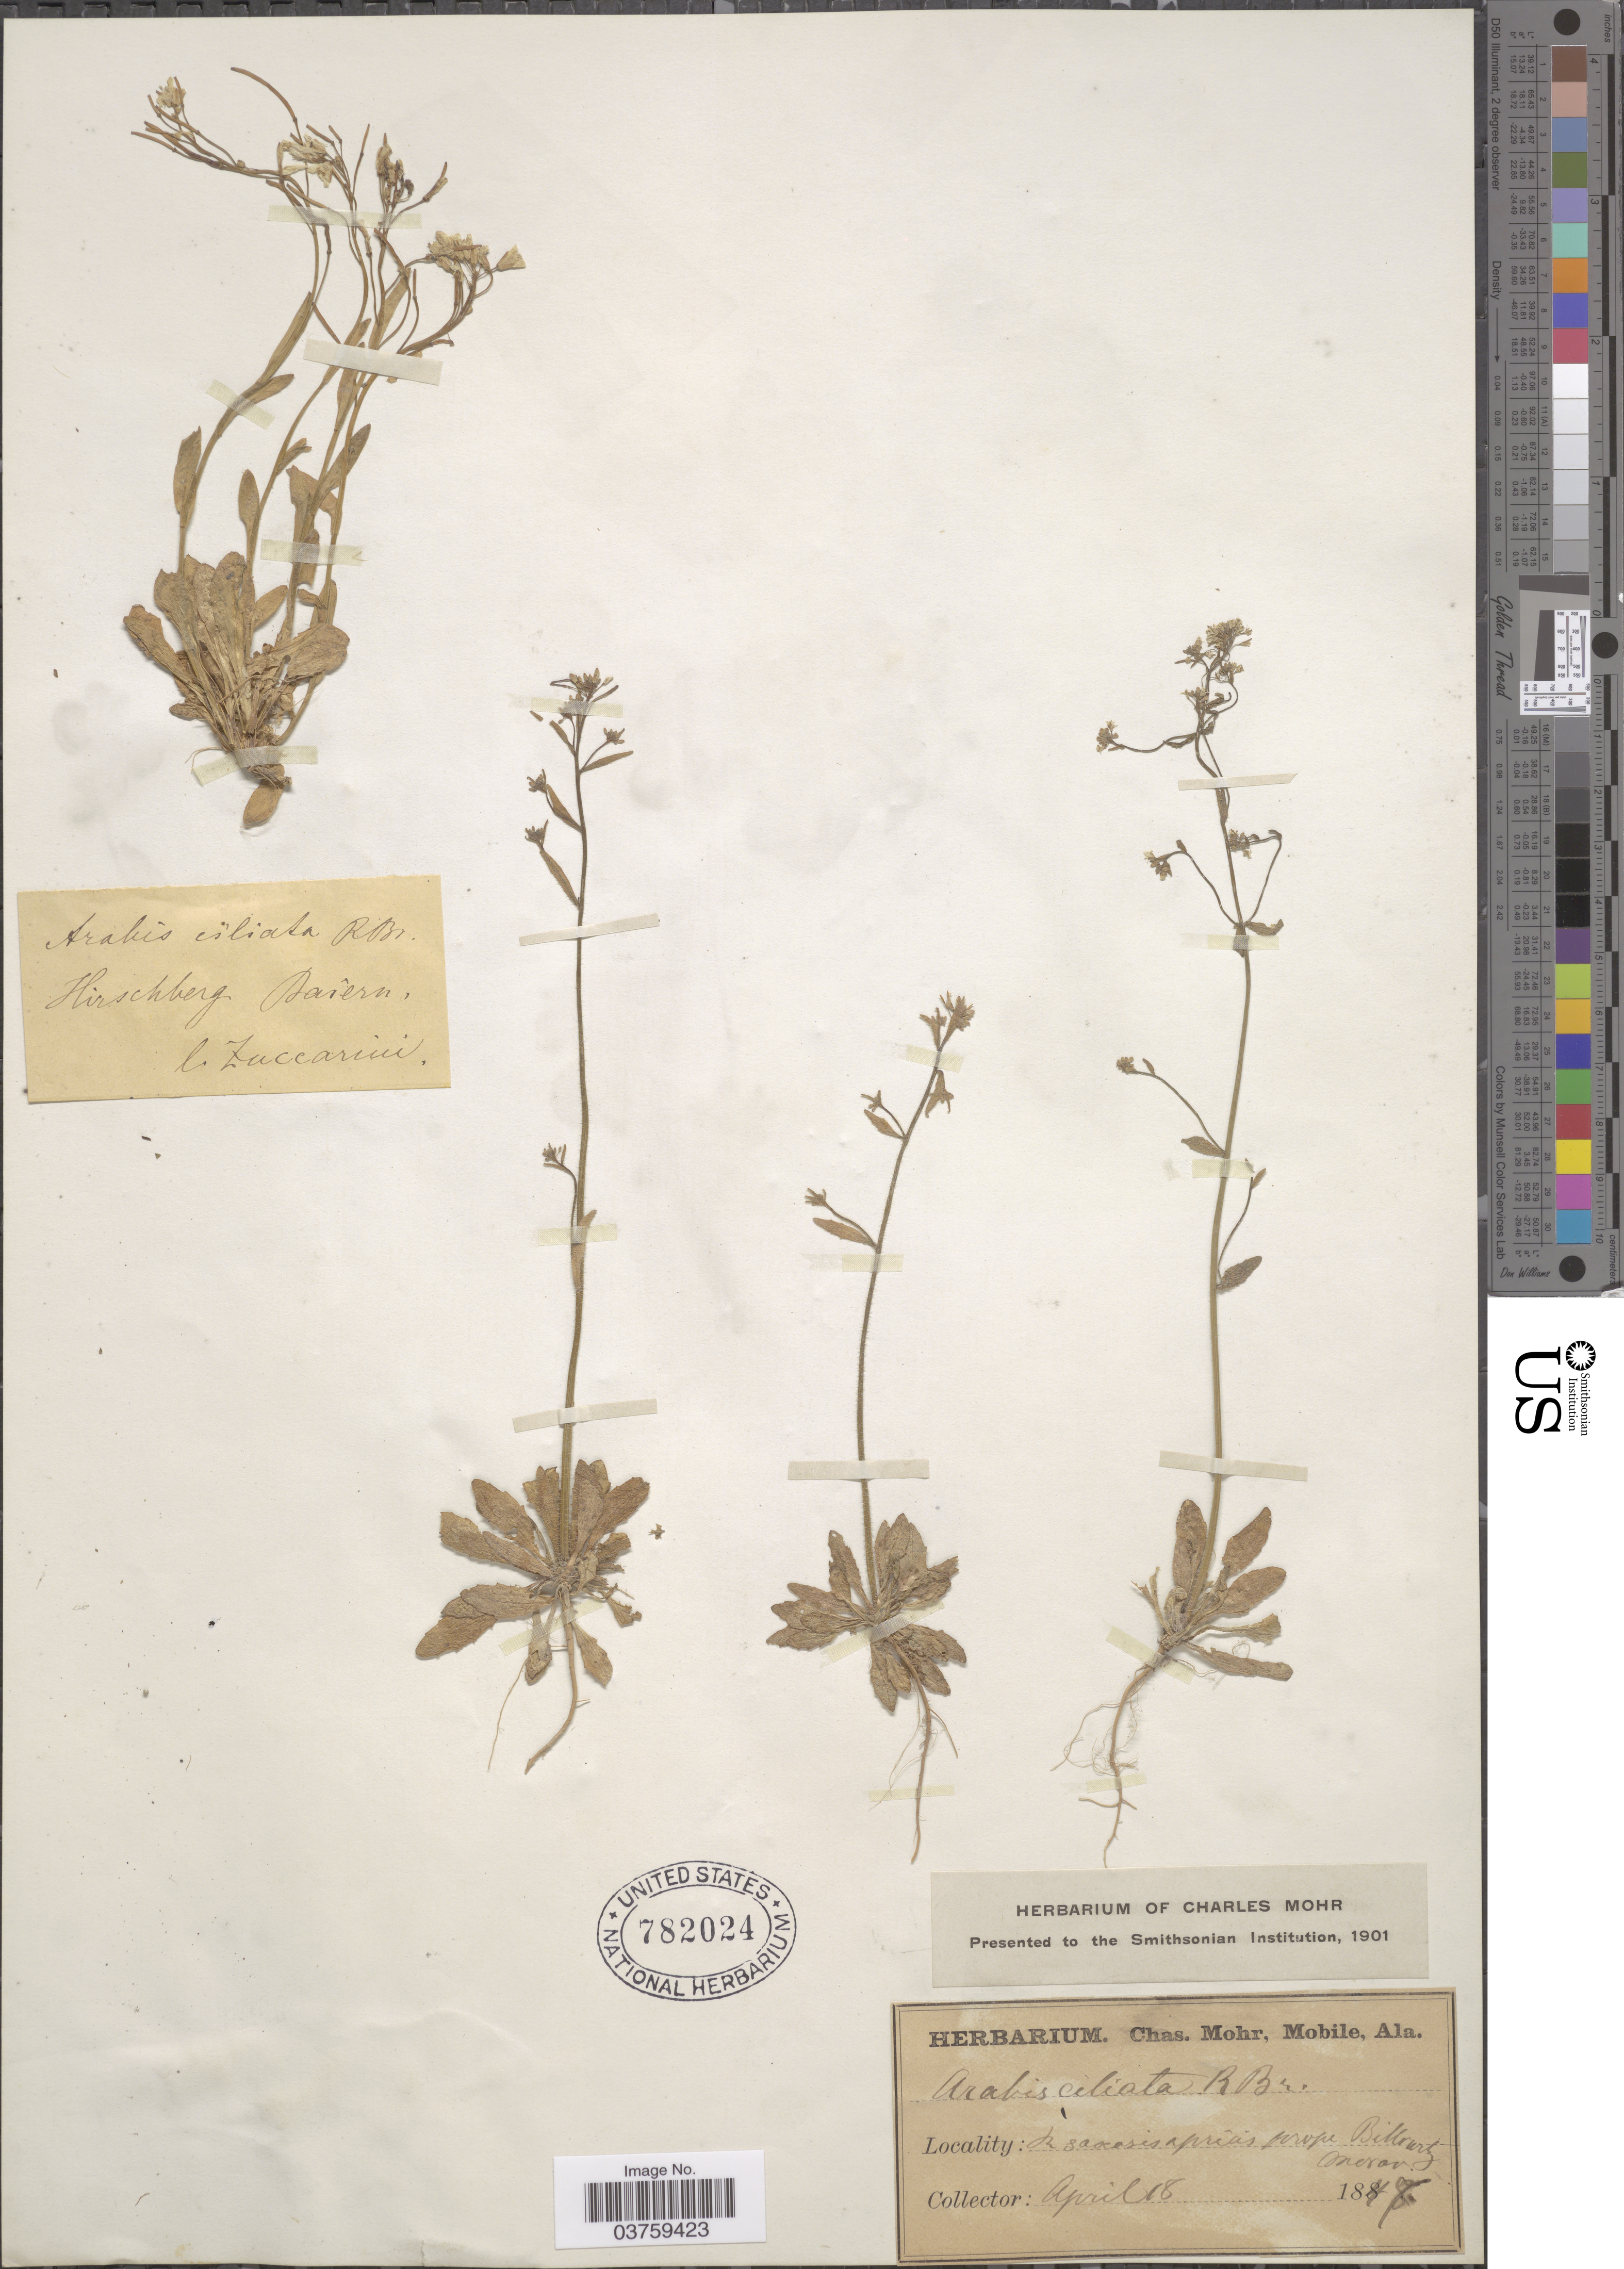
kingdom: Plantae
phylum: Tracheophyta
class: Magnoliopsida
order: Brassicales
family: Brassicaceae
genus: Arabis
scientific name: Arabis ciliata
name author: W.T. Aiton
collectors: ex herb. Charles Mohr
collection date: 1847-04-18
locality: Saxosis aprius prope Billrutz Onerav.*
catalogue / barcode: US 782024